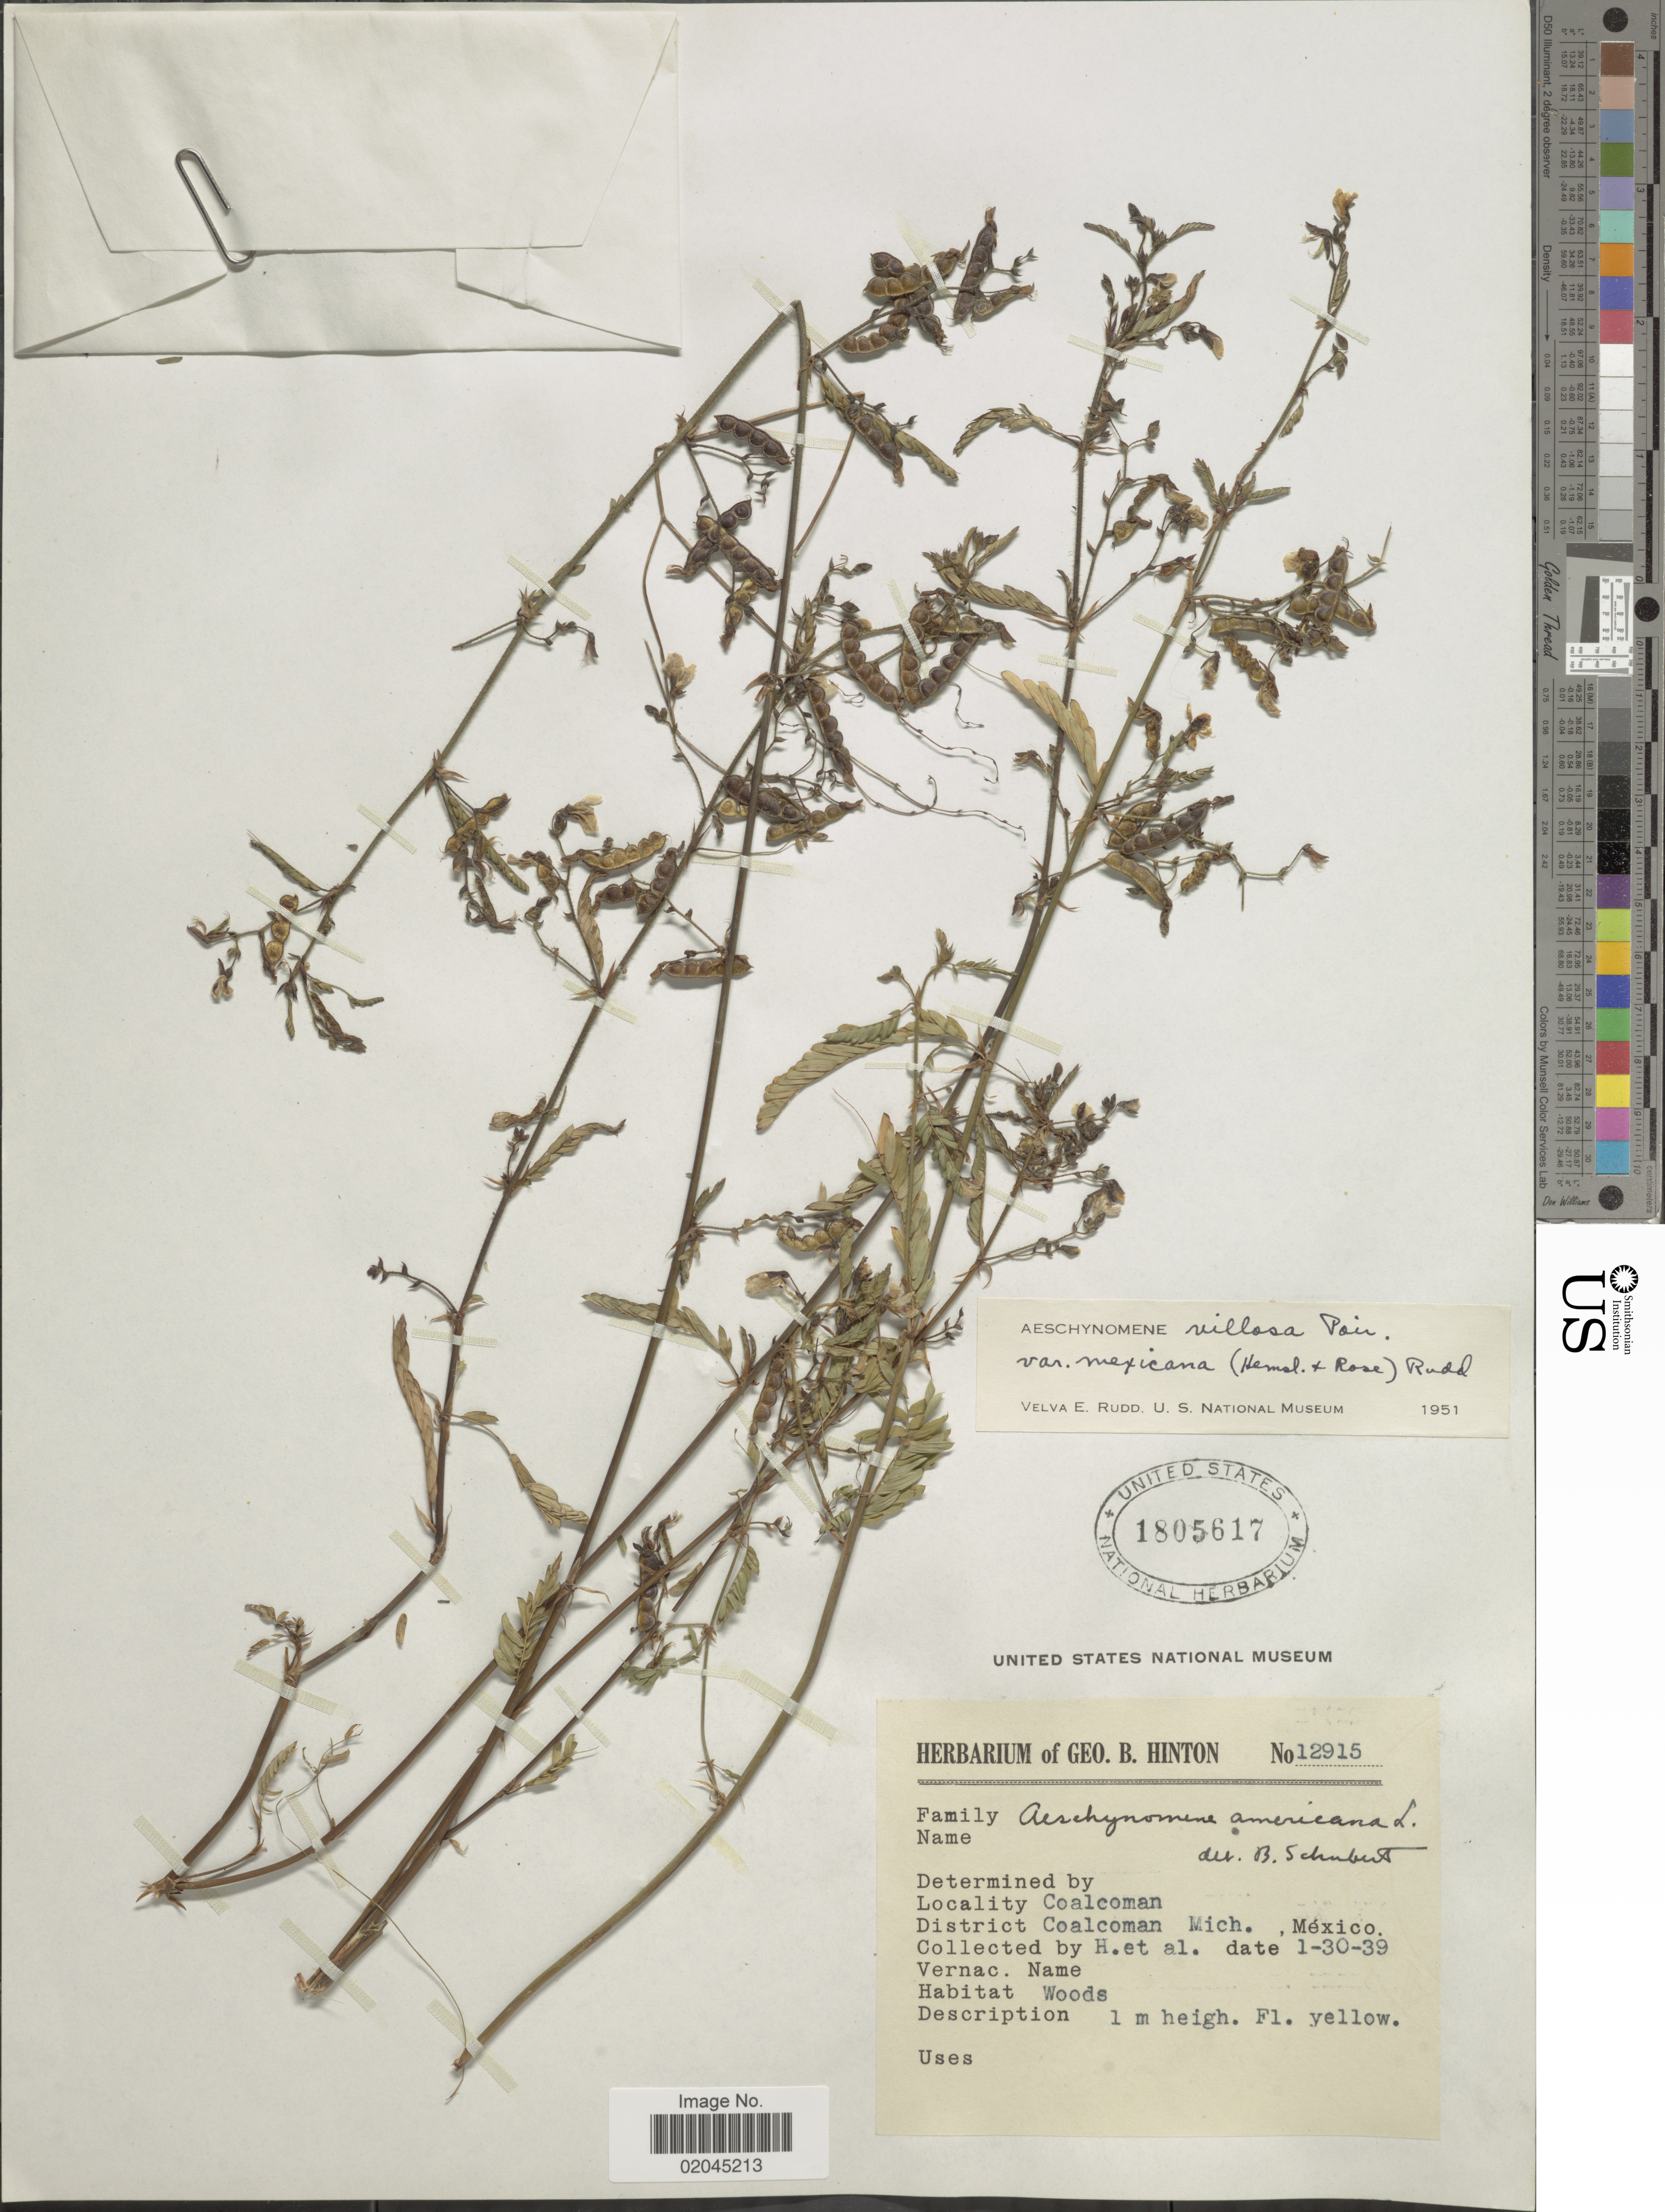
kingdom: Plantae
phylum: Tracheophyta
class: Magnoliopsida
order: Fabales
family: Fabaceae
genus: Aeschynomene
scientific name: Aeschynomene villosa var. mexicana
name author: (Micheli ex Donn. Sm.) Rudd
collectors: G. B. Hinton & et al.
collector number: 12915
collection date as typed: Transcribed d/m/y: 30/1/39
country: Mexico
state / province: Michoacán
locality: Coalcoman, District Coalcoman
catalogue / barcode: US 1805617